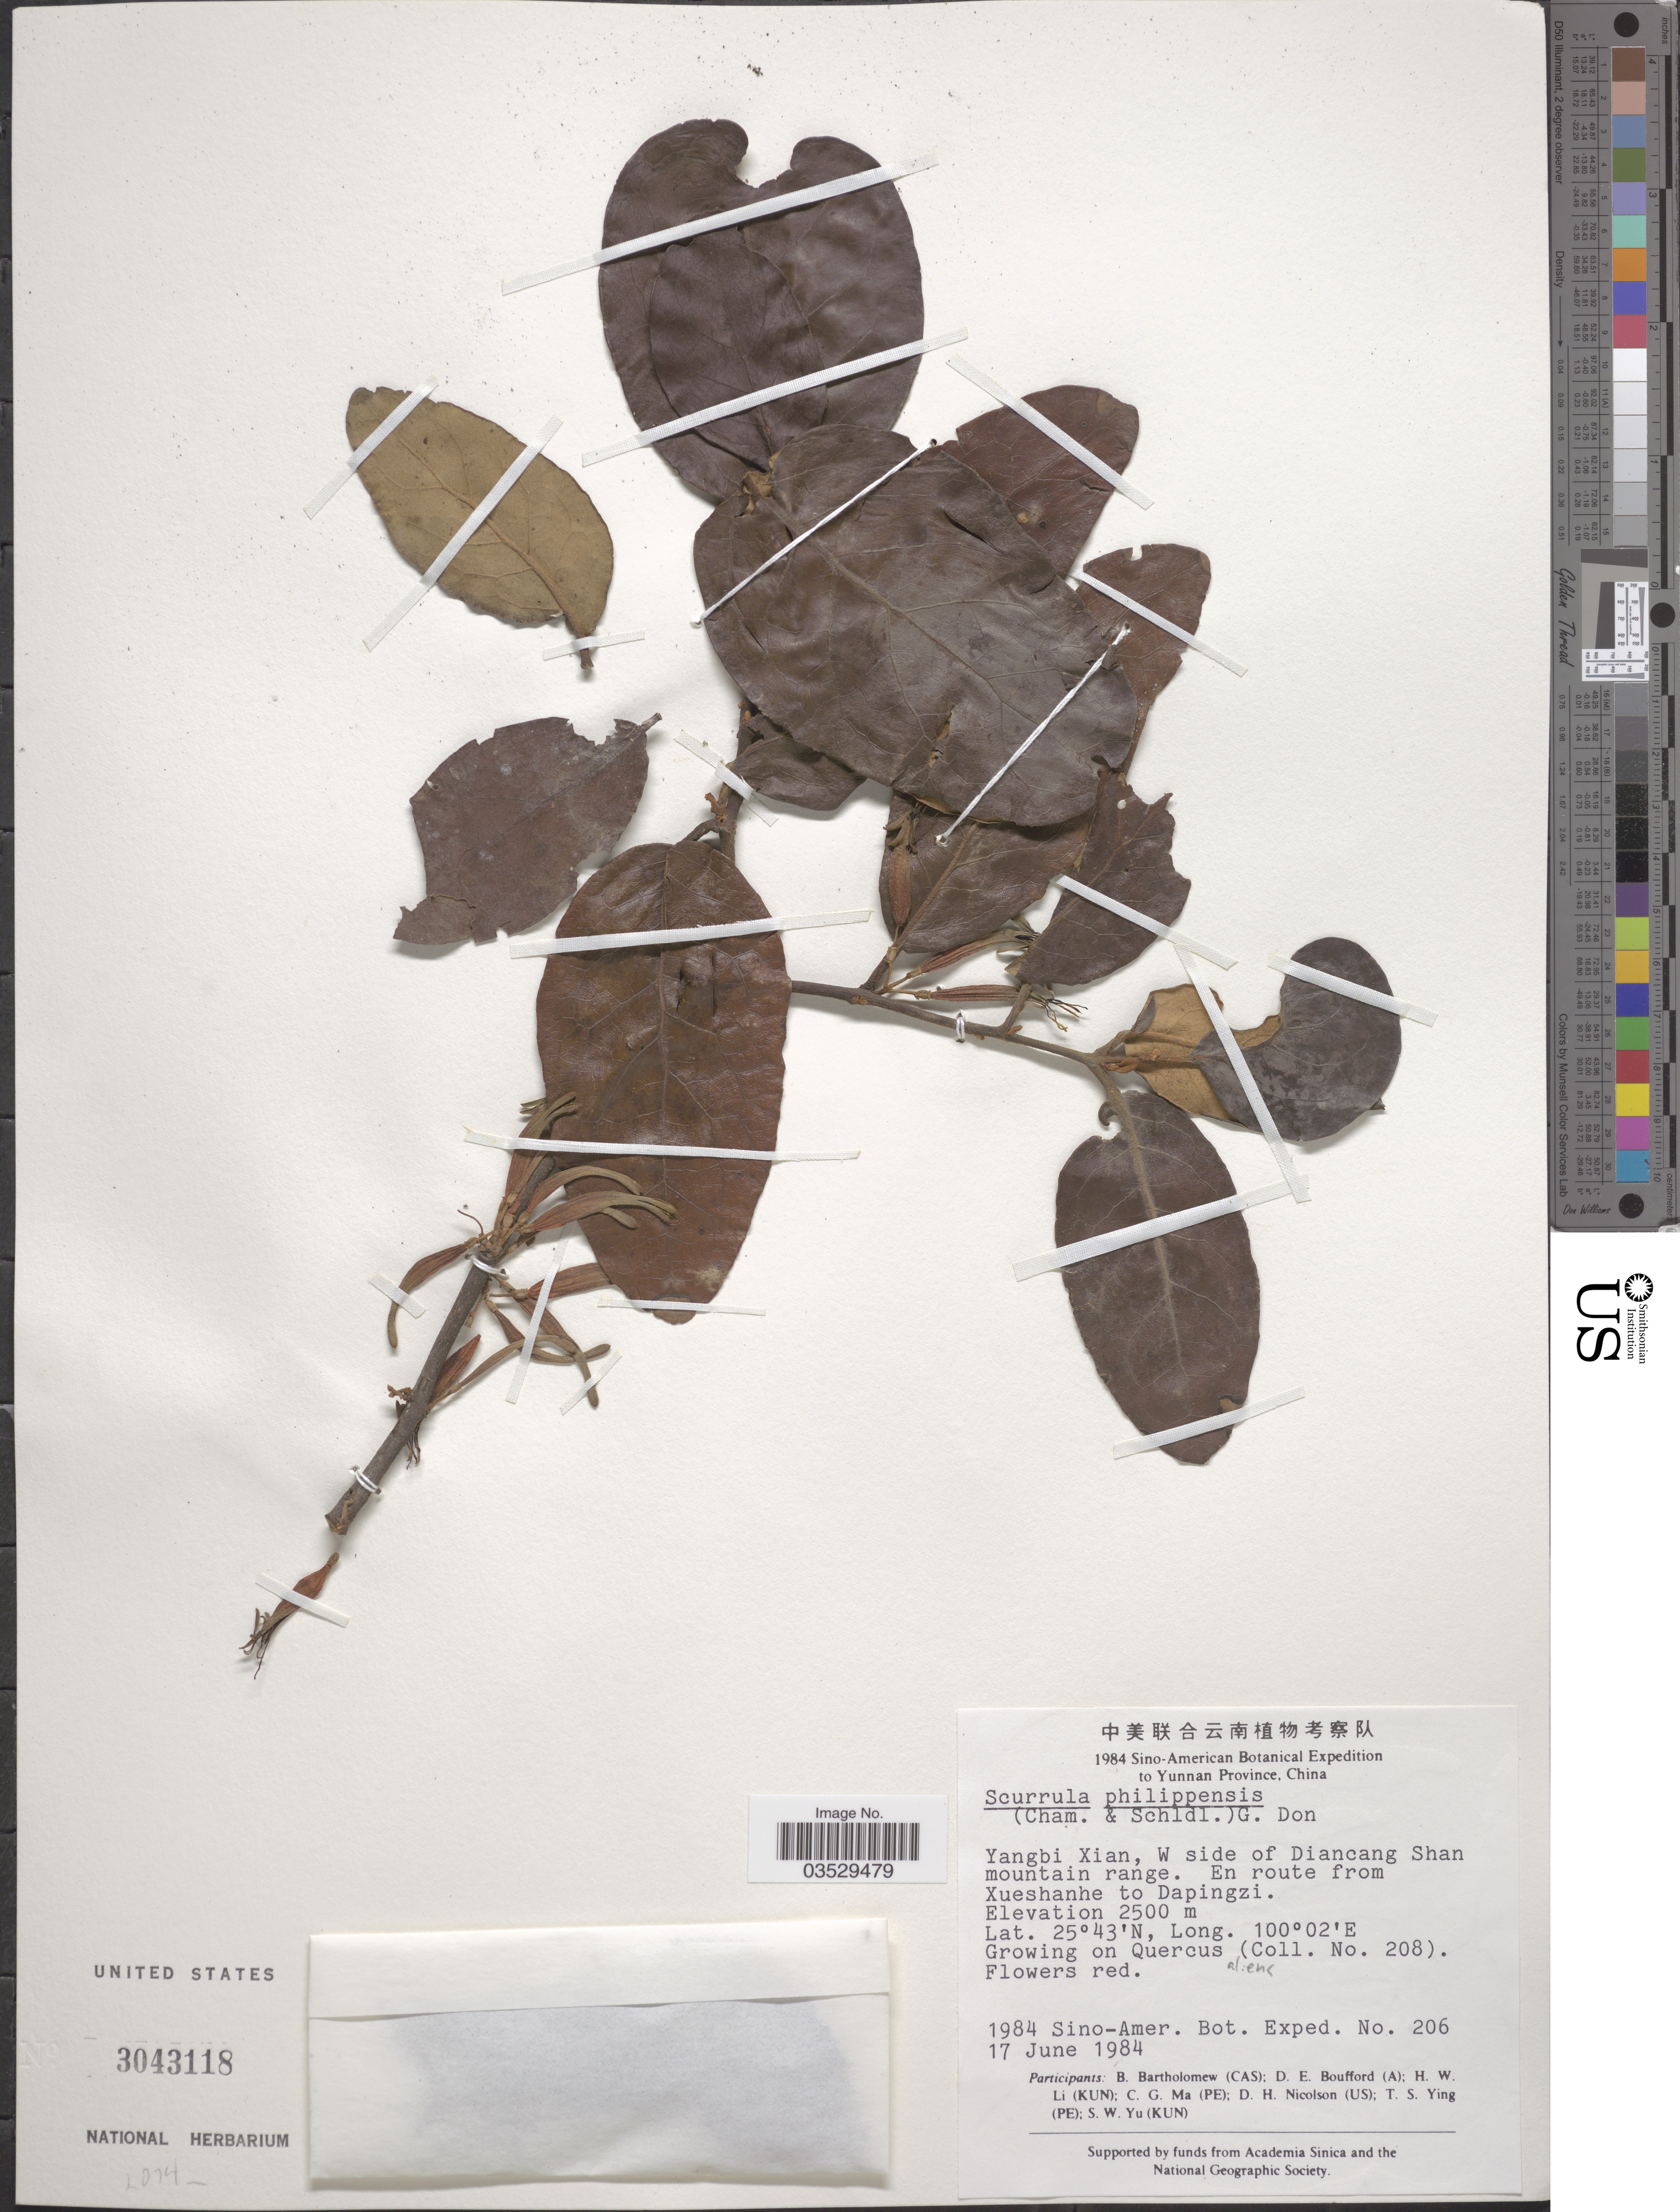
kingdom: Plantae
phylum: Tracheophyta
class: Magnoliopsida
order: Santalales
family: Loranthaceae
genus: Scurrula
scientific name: Scurrula atropurpurea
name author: (Blume) Danser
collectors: Sino-Amer. Bot. Exped. 1984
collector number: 206/208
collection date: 1984-06-17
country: China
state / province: Yunnan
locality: Yangbi Xian, W side of Diancang Shan mountain range. En route from Xueshanhe to Dapingzi.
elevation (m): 2500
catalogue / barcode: US 3043118